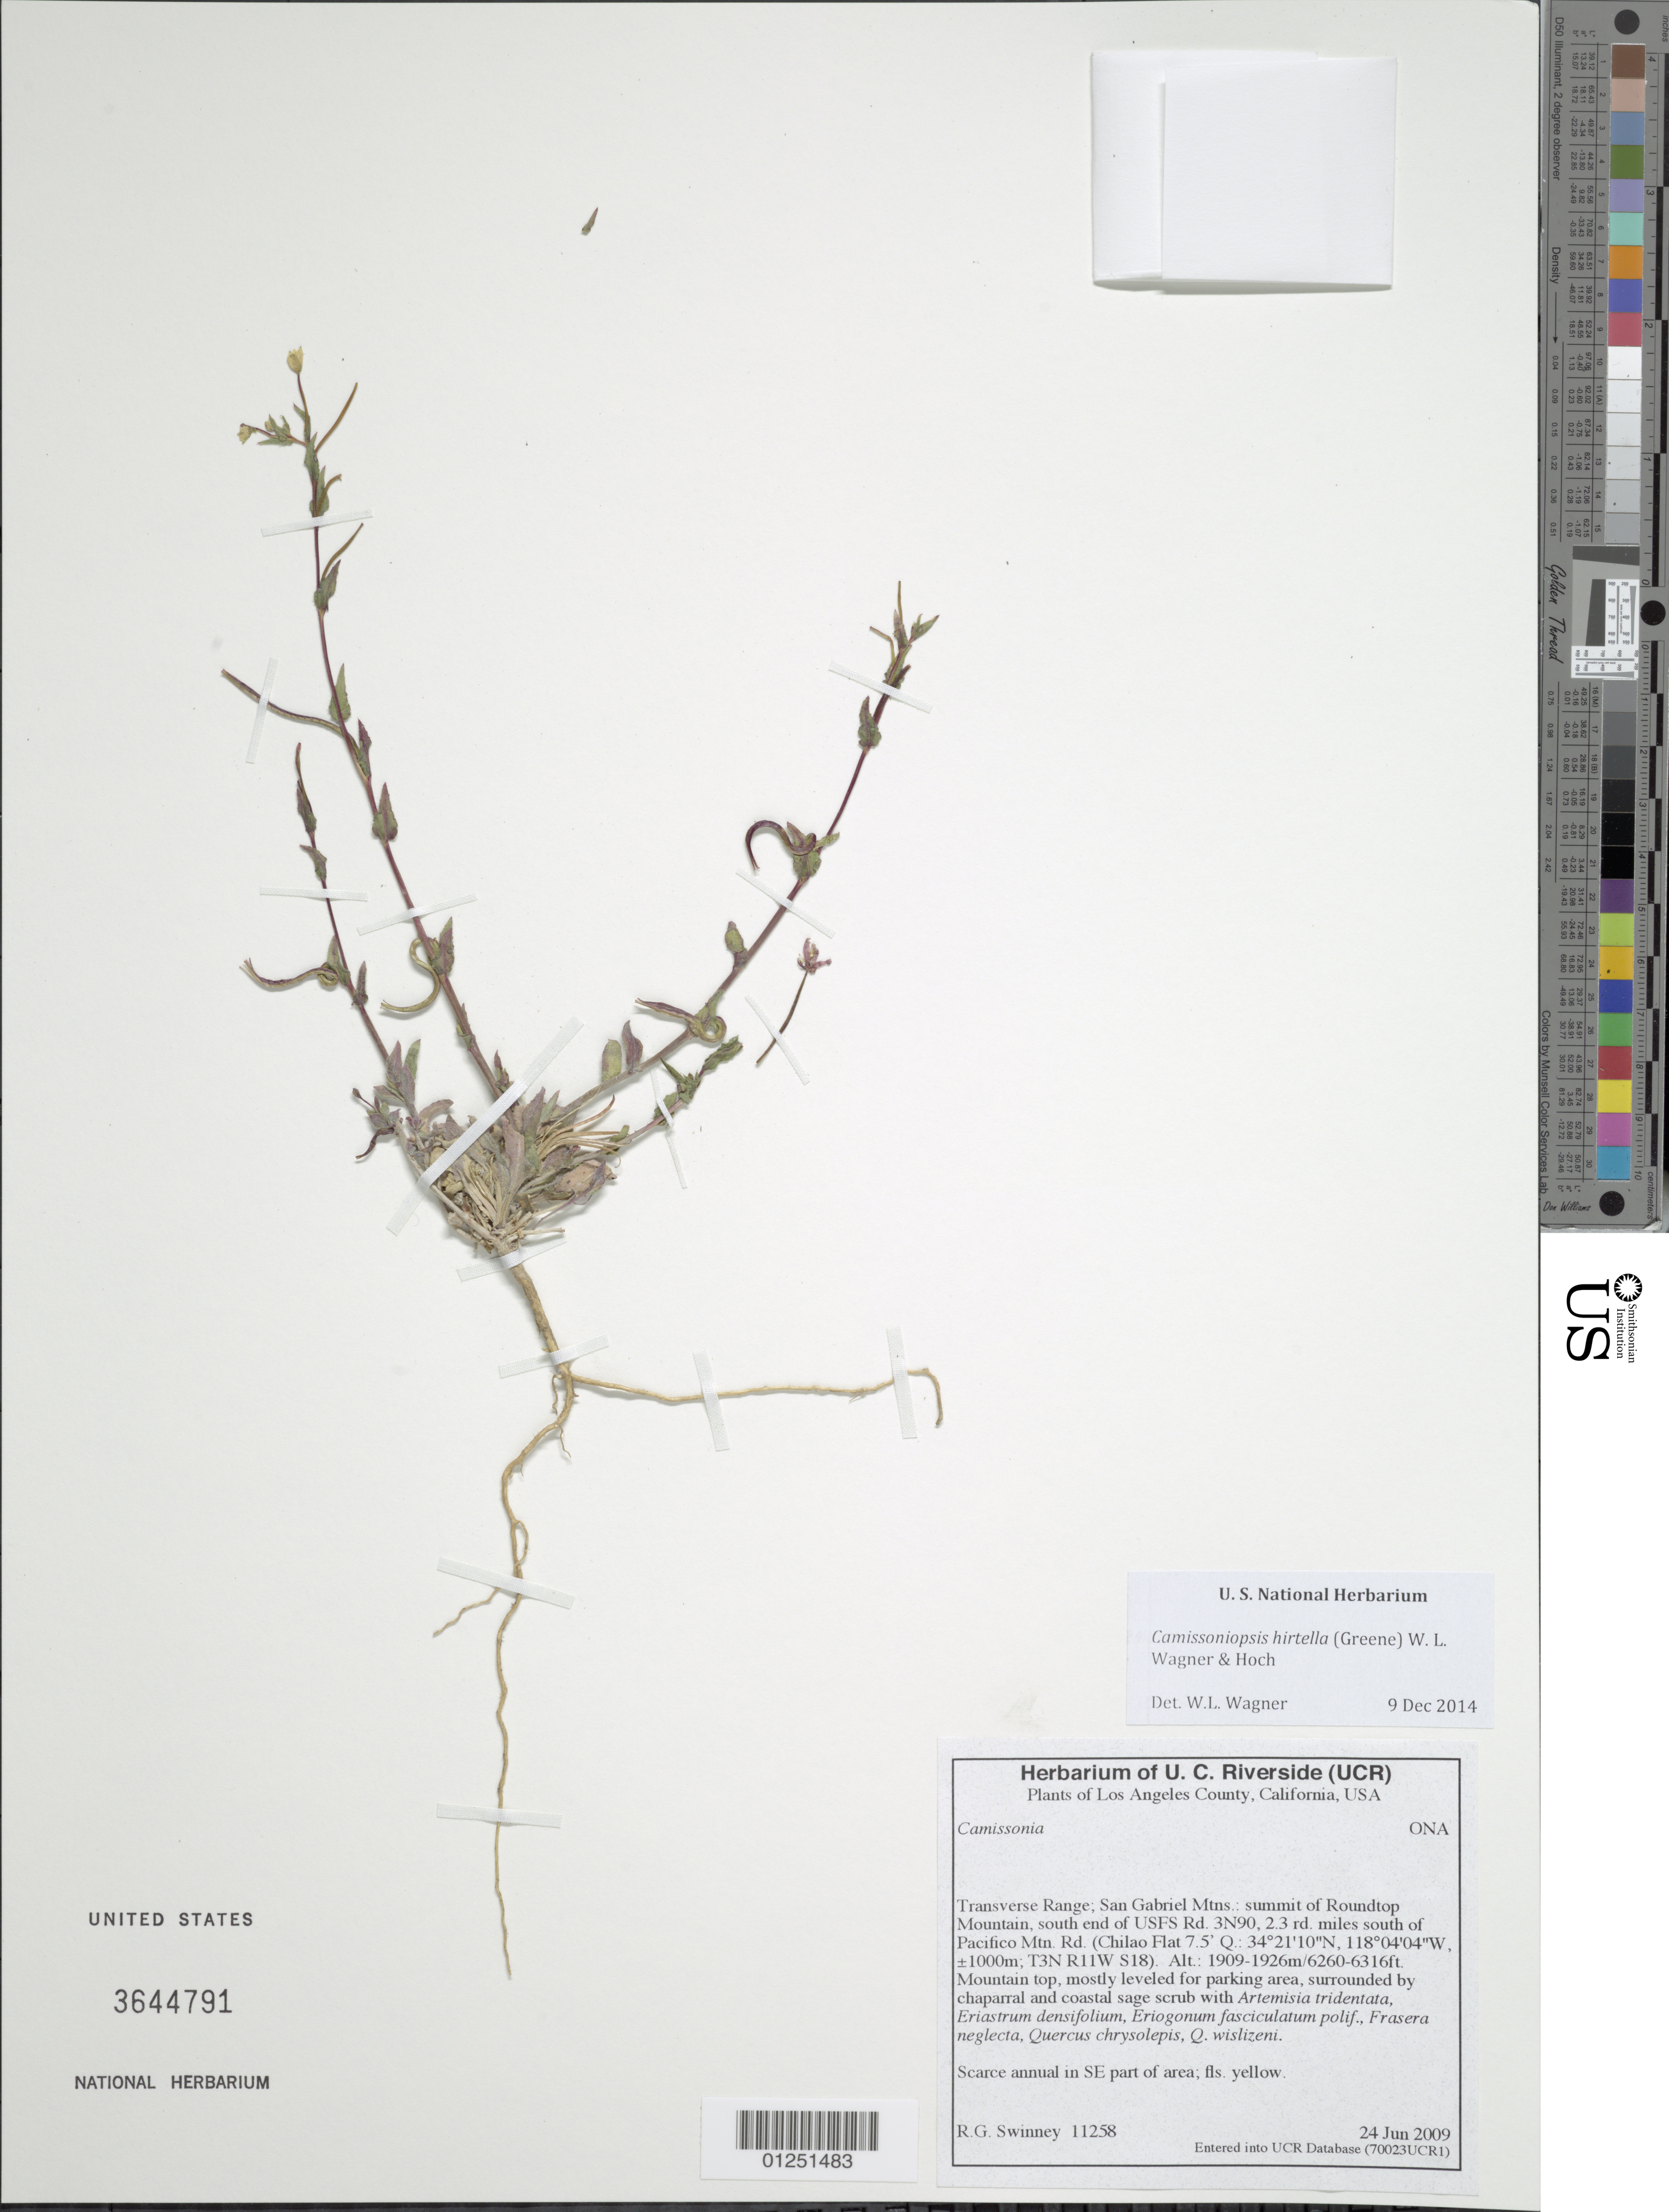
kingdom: Plantae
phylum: Tracheophyta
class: Magnoliopsida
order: Myrtales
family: Onagraceae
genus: Camissoniopsis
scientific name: Camissoniopsis hirtella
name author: (Greene) W.L. Wagner & Hoch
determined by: Wagner, W. L., (BOT), Smithsonian Institution - National Museum of Natural History (UNITED STATES)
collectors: R. Swinney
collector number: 11258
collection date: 2009-06-24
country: United States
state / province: California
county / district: Los Angeles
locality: Transverse Range, San Gabriel Mtns, summit of Roundtop Mountain, south end of USFS Rd. 3N90, 2.3 rd. miles south of Pacifico Mtn. Rd. (Chilao Flat 7.5' Q), mountain top, mostly leveled for parking area.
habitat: Chaparral and coastal sage scrub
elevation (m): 1909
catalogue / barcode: US 3644791